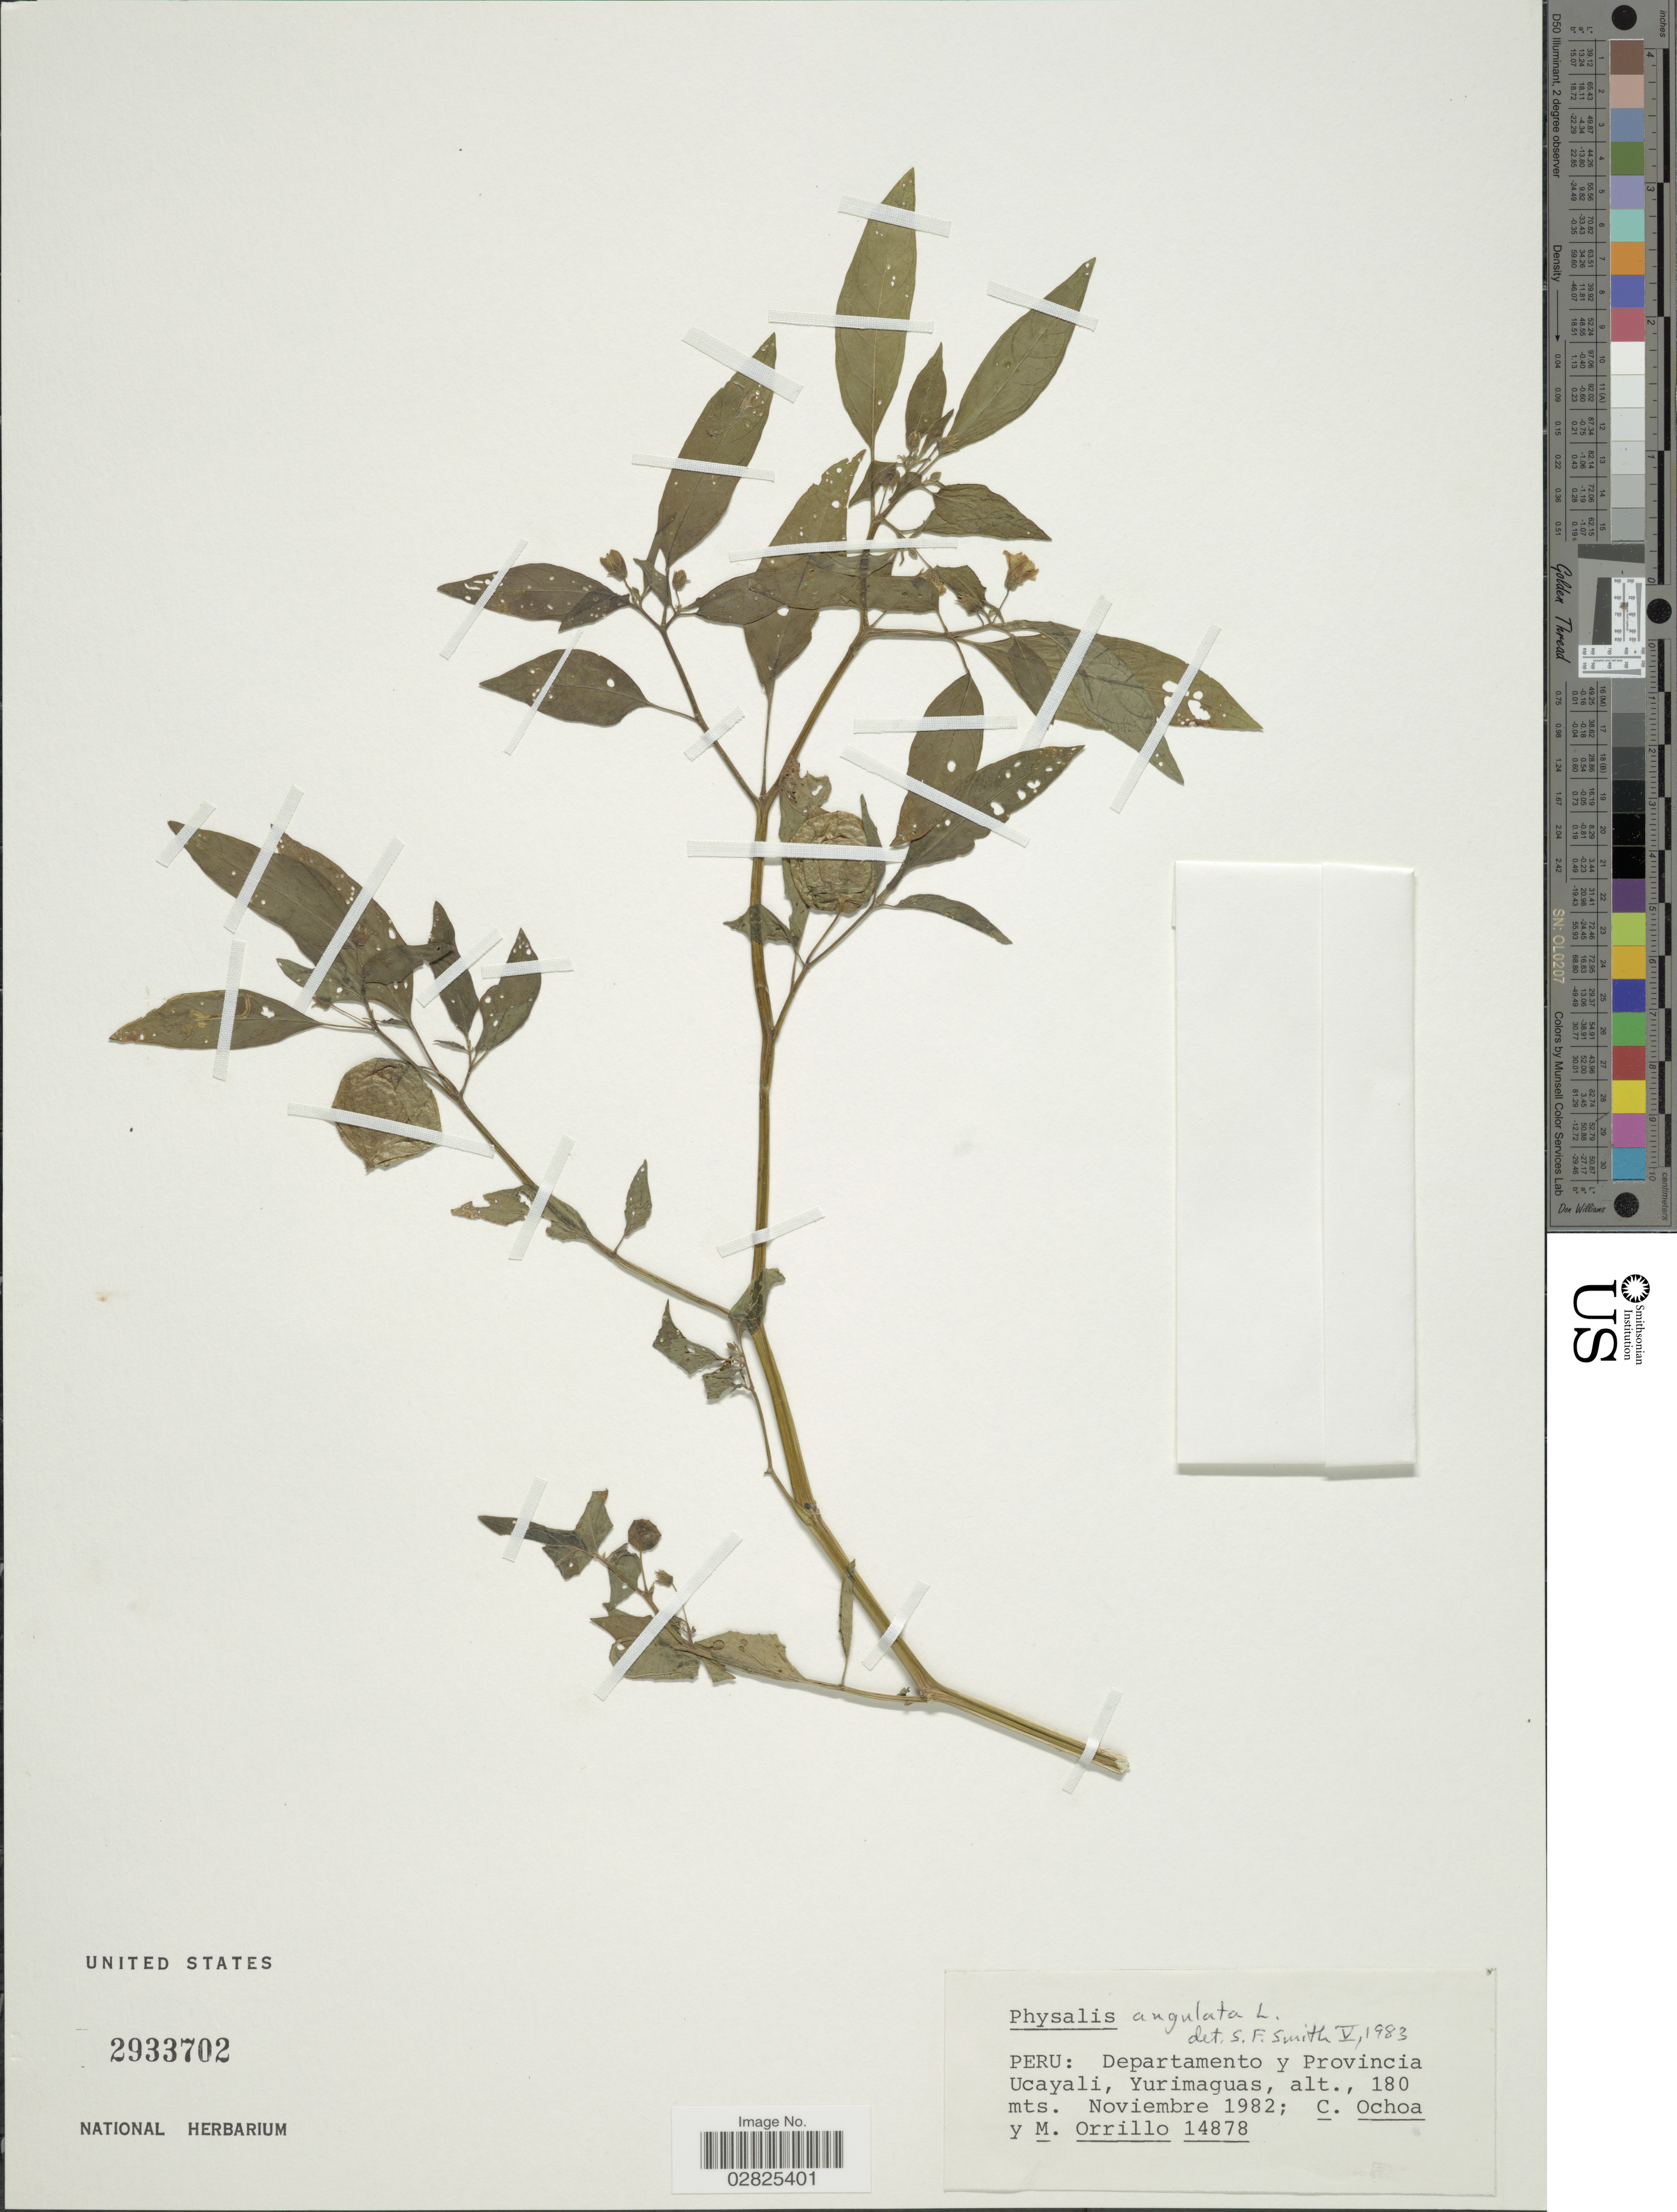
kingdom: Plantae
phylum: Tracheophyta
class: Magnoliopsida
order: Solanales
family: Solanaceae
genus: Physalis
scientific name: Physalis angulata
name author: L.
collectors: C. Ochoa & M. Orrillo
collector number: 14878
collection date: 1982-11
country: Peru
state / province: Ucayali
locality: Departamento y Provincia Ucayali, Yurimaguas.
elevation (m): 180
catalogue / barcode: US 2933702